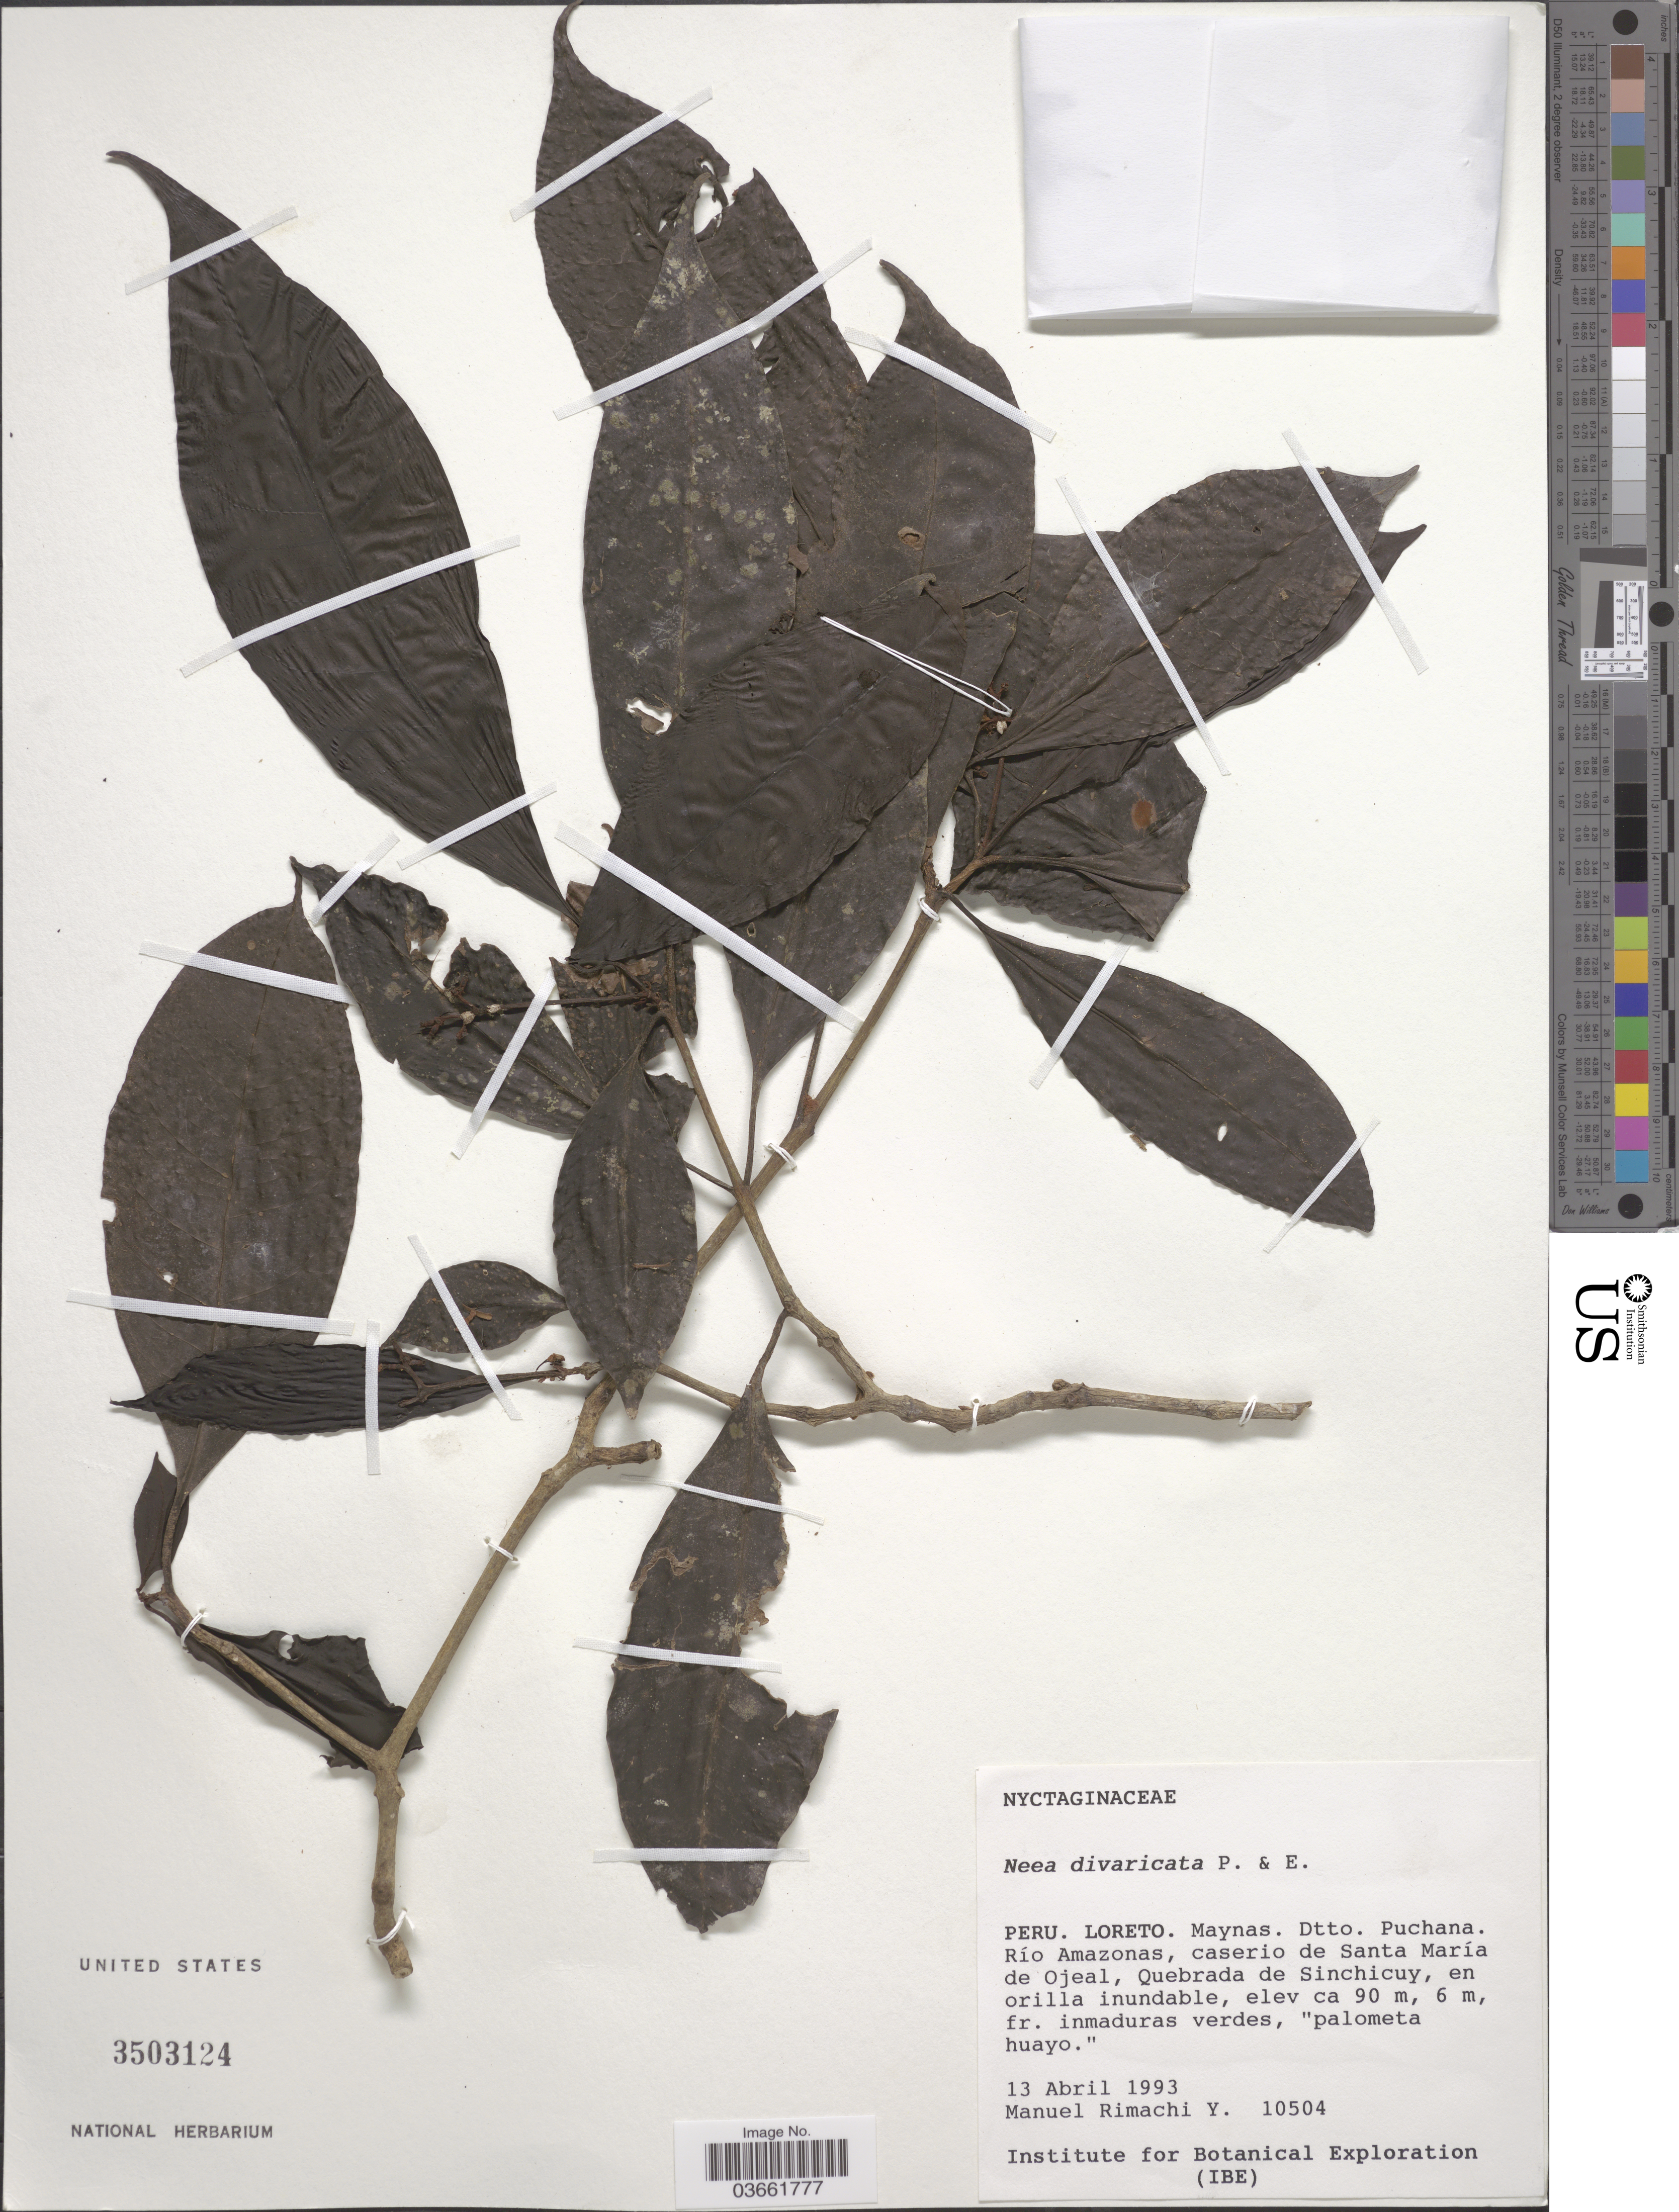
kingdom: Plantae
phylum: Tracheophyta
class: Magnoliopsida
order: Caryophyllales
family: Nyctaginaceae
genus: Neea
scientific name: Neea oppositifolia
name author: Ruiz & Pav.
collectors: M. Rimachi Y.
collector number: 10504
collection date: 1993-04-13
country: Peru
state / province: Loreto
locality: Maynas. Dtto. Puchana. Río Amazonas, caserio de Santa María de Ojeal, Quebrada de Sinchicuy, en orilla inundable.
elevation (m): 90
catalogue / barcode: US 3503124